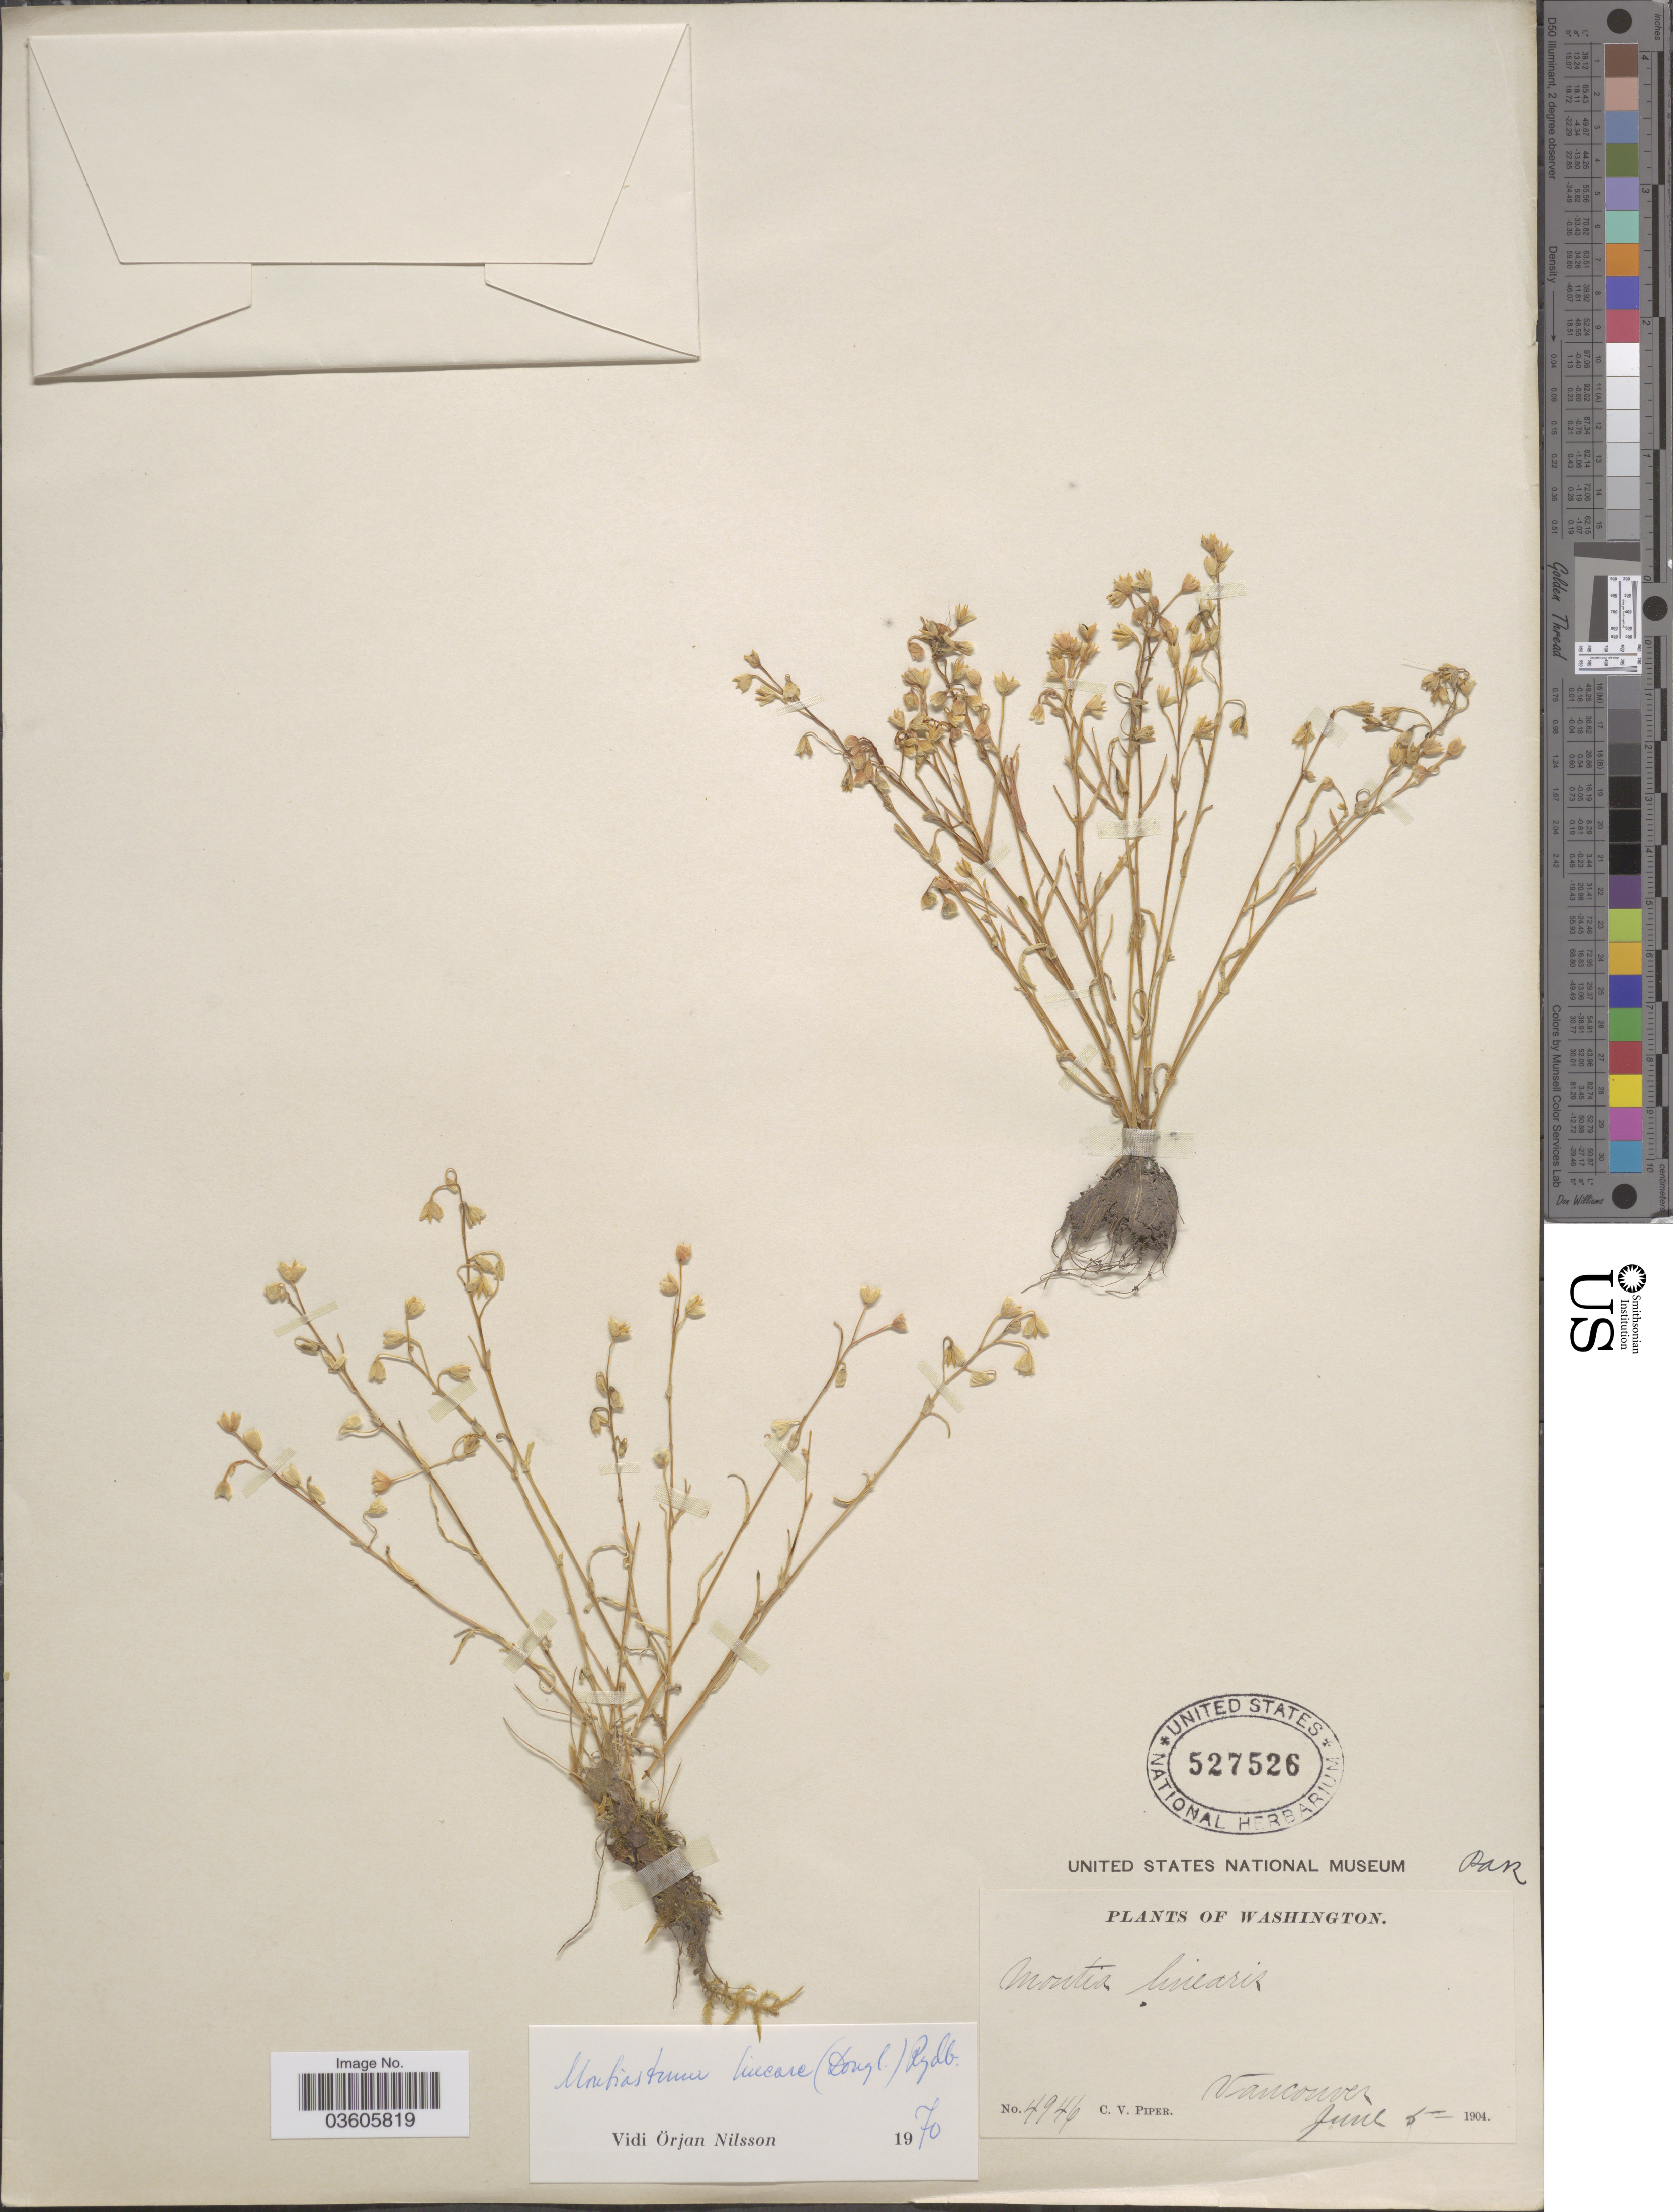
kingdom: Plantae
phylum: Tracheophyta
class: Magnoliopsida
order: Caryophyllales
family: Montiaceae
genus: Montia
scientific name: Montia linearis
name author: (Douglas) Greene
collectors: C. V. Piper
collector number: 4946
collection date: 1904-06-05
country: United States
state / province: Washington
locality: Vancouver.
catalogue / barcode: US 527526